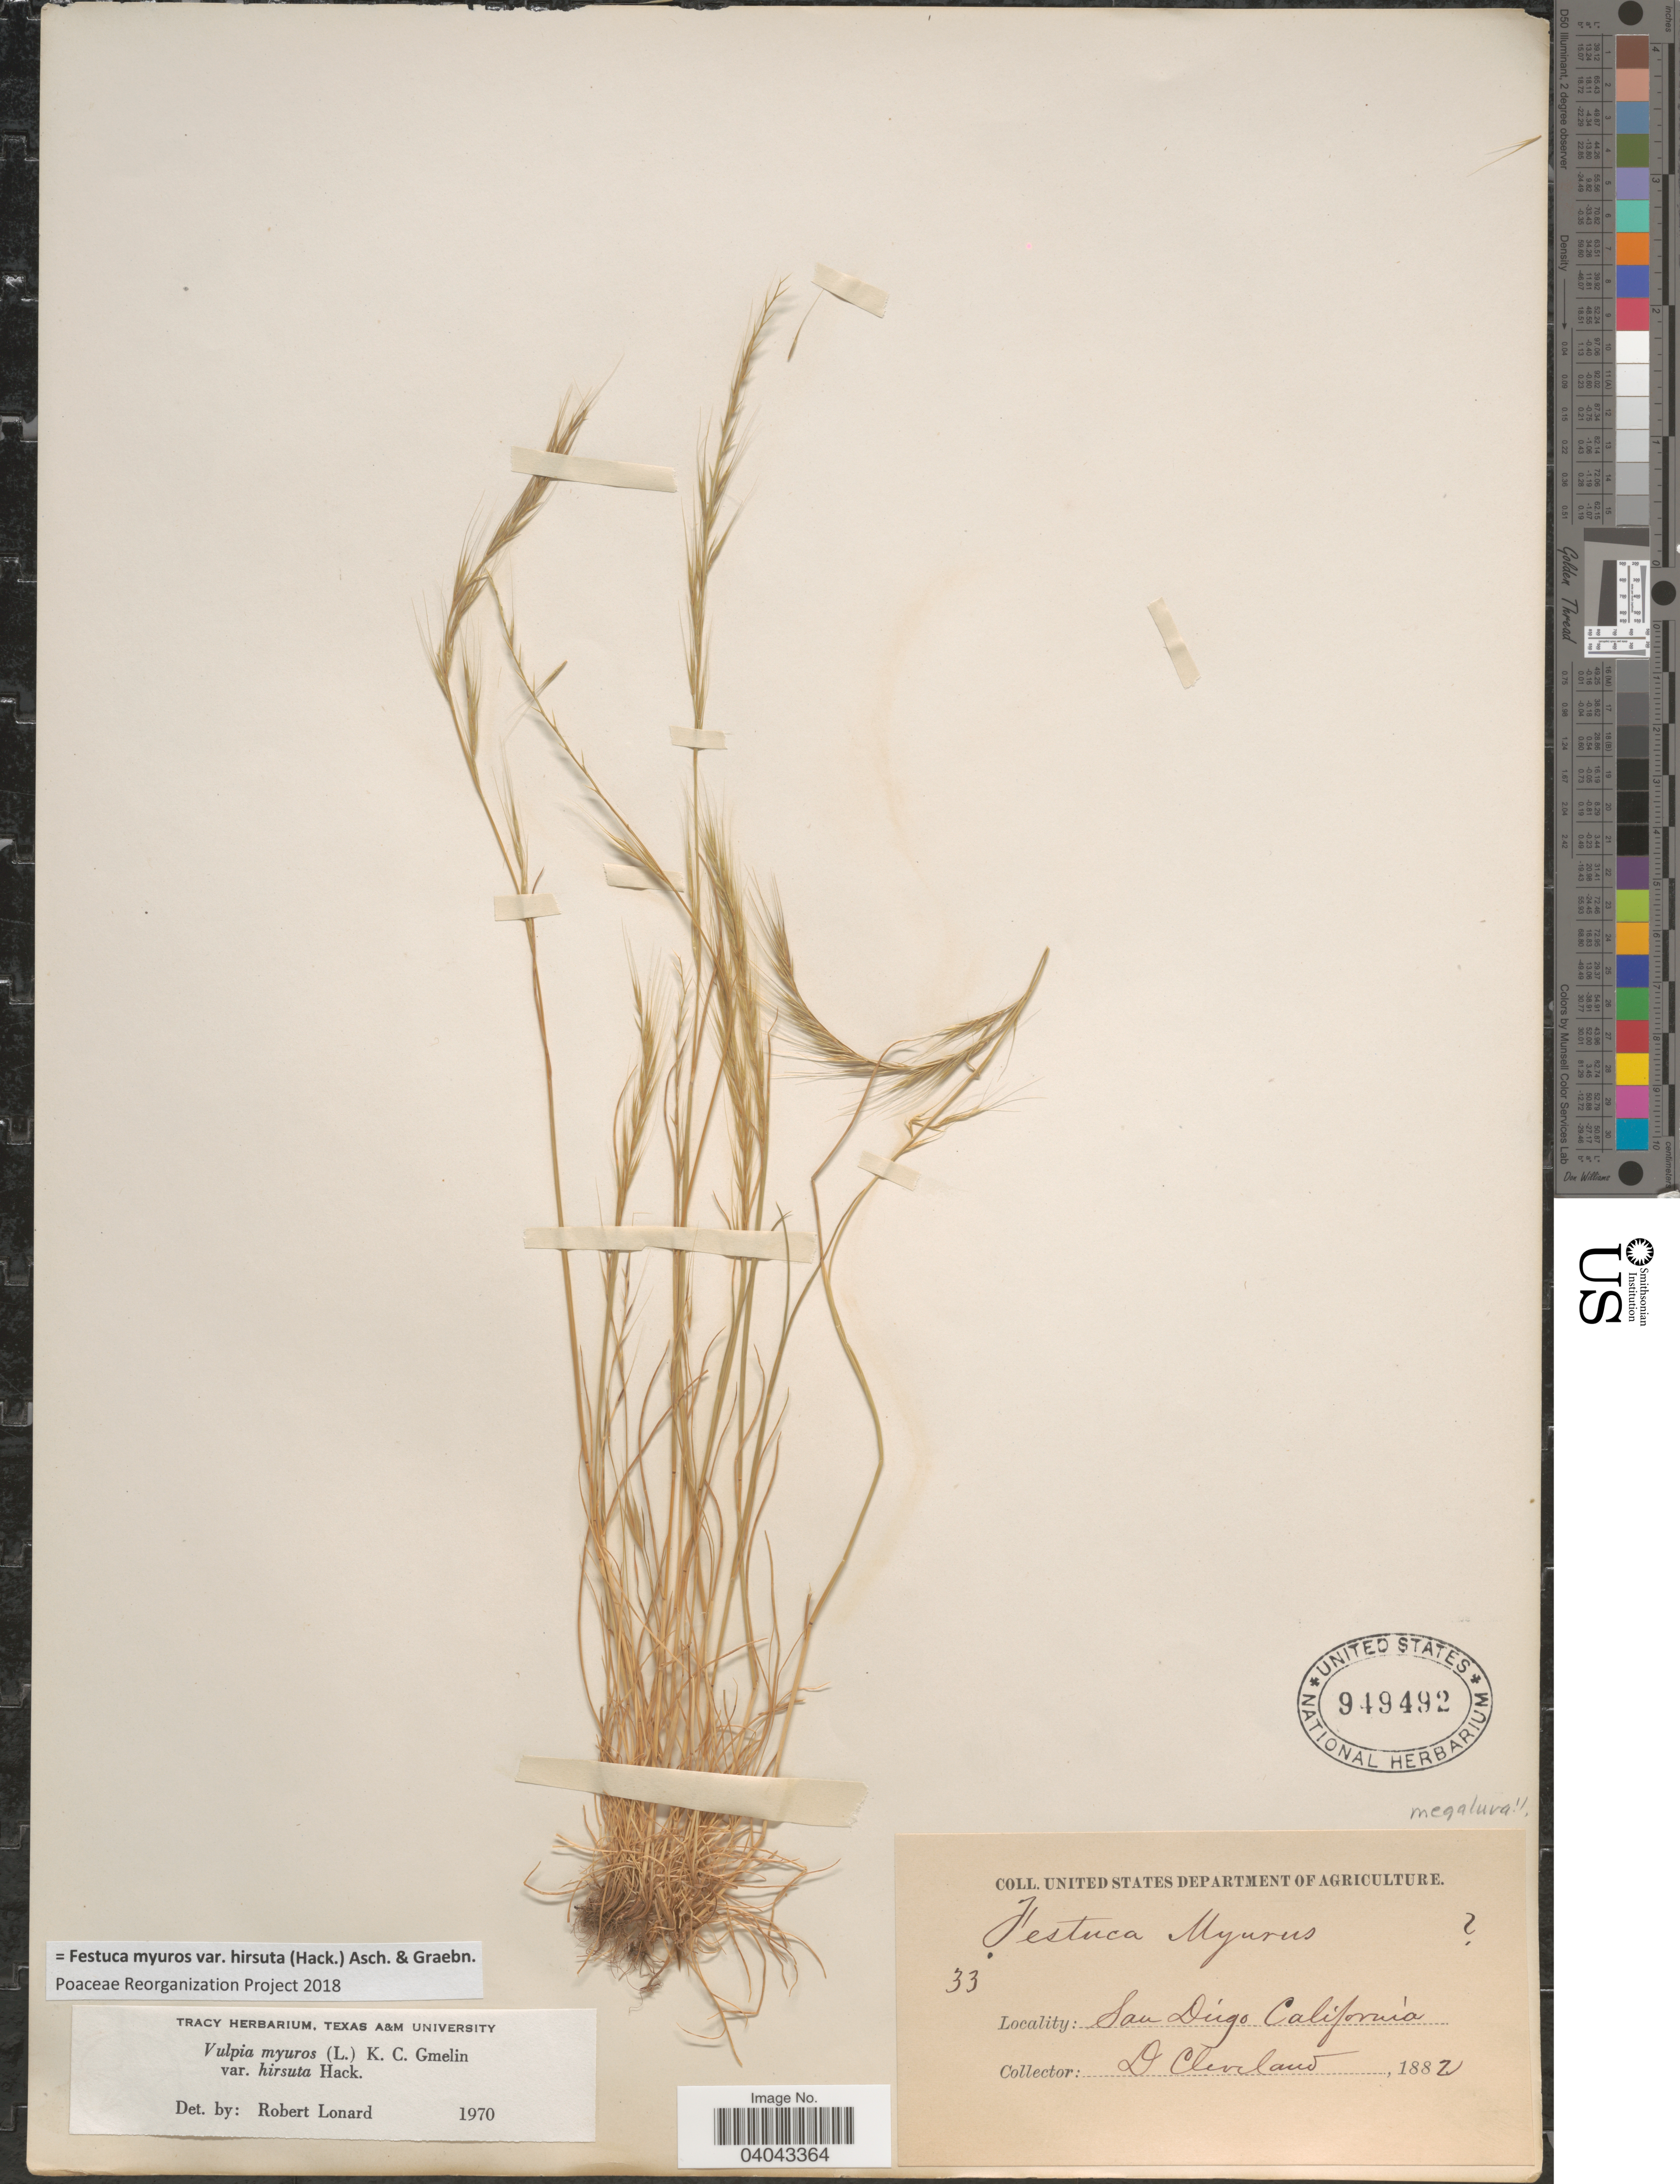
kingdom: Plantae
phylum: Tracheophyta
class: Liliopsida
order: Poales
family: Poaceae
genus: Festuca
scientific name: Festuca myuros var. hirsuta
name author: (Hack.) Asch. & Graebn.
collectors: D. Cleveland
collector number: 33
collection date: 1882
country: United States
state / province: California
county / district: San Diego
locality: San Diego.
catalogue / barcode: US 949492